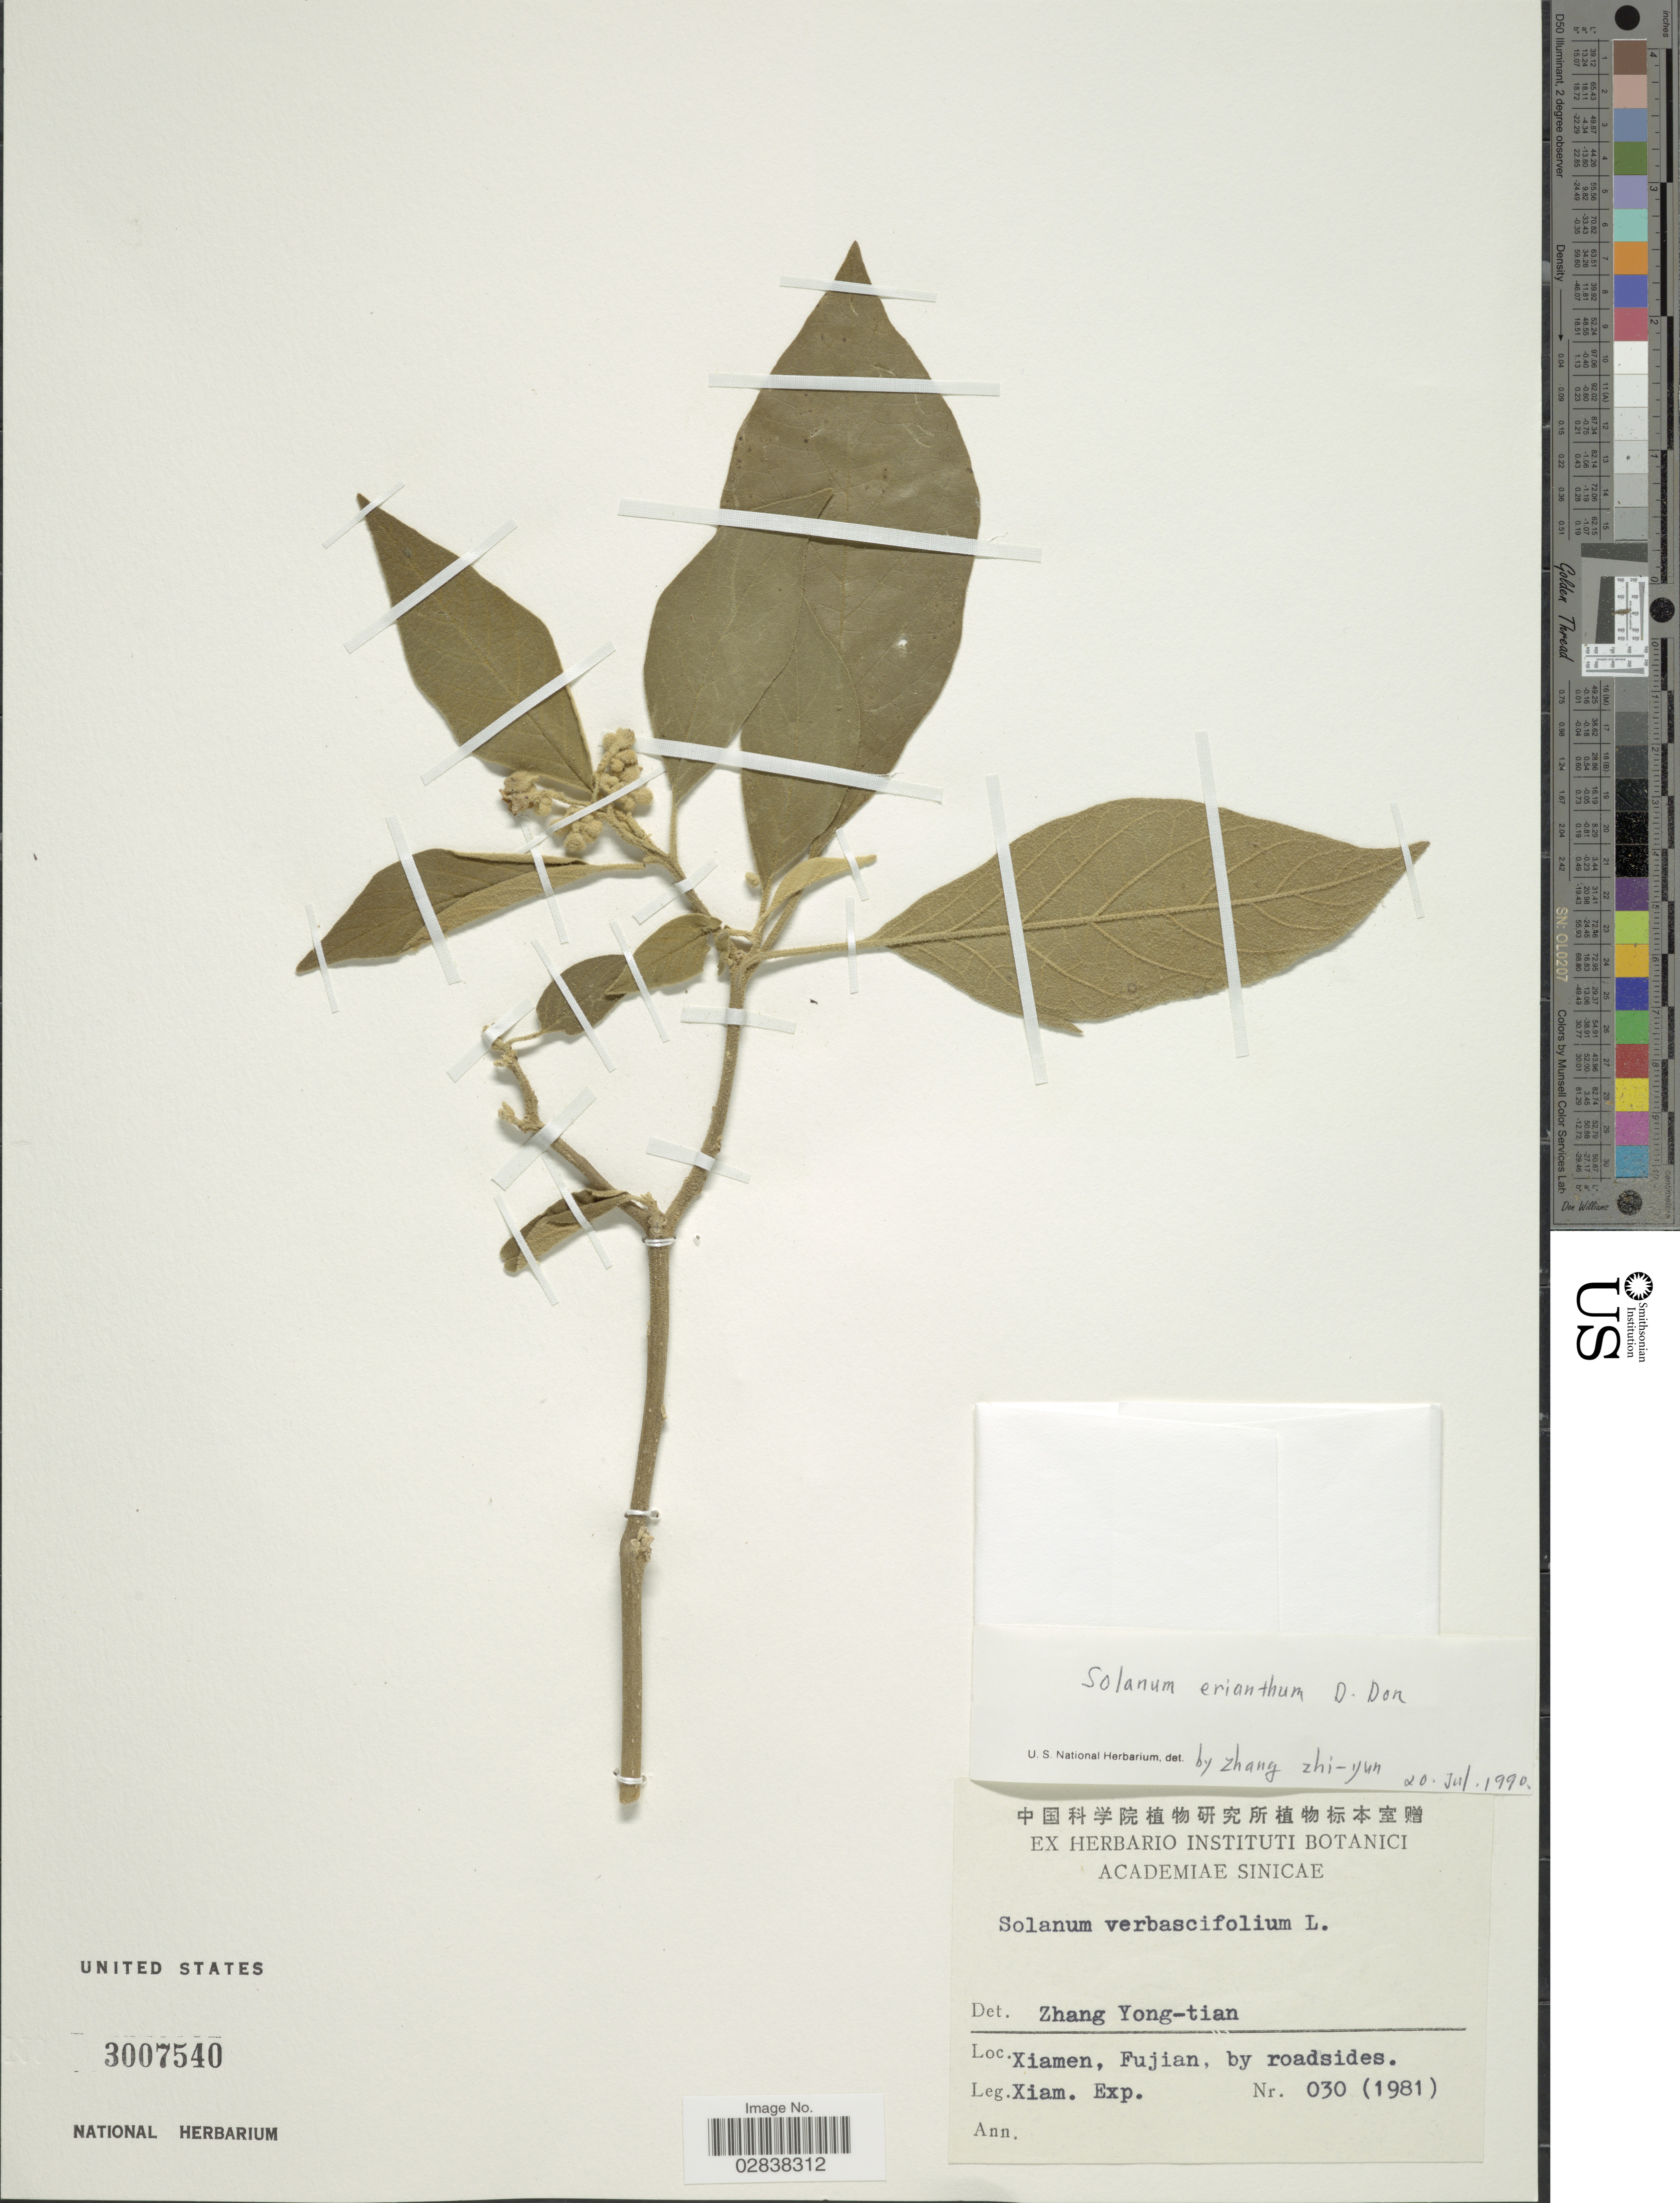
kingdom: Plantae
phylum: Tracheophyta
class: Magnoliopsida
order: Solanales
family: Solanaceae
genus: Solanum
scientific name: Solanum erianthum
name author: D. Don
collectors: Xiamen Expedition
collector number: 030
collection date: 1981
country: China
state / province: Fujian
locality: Xiamen, Fujian, by roadsides.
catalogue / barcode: US 3007540